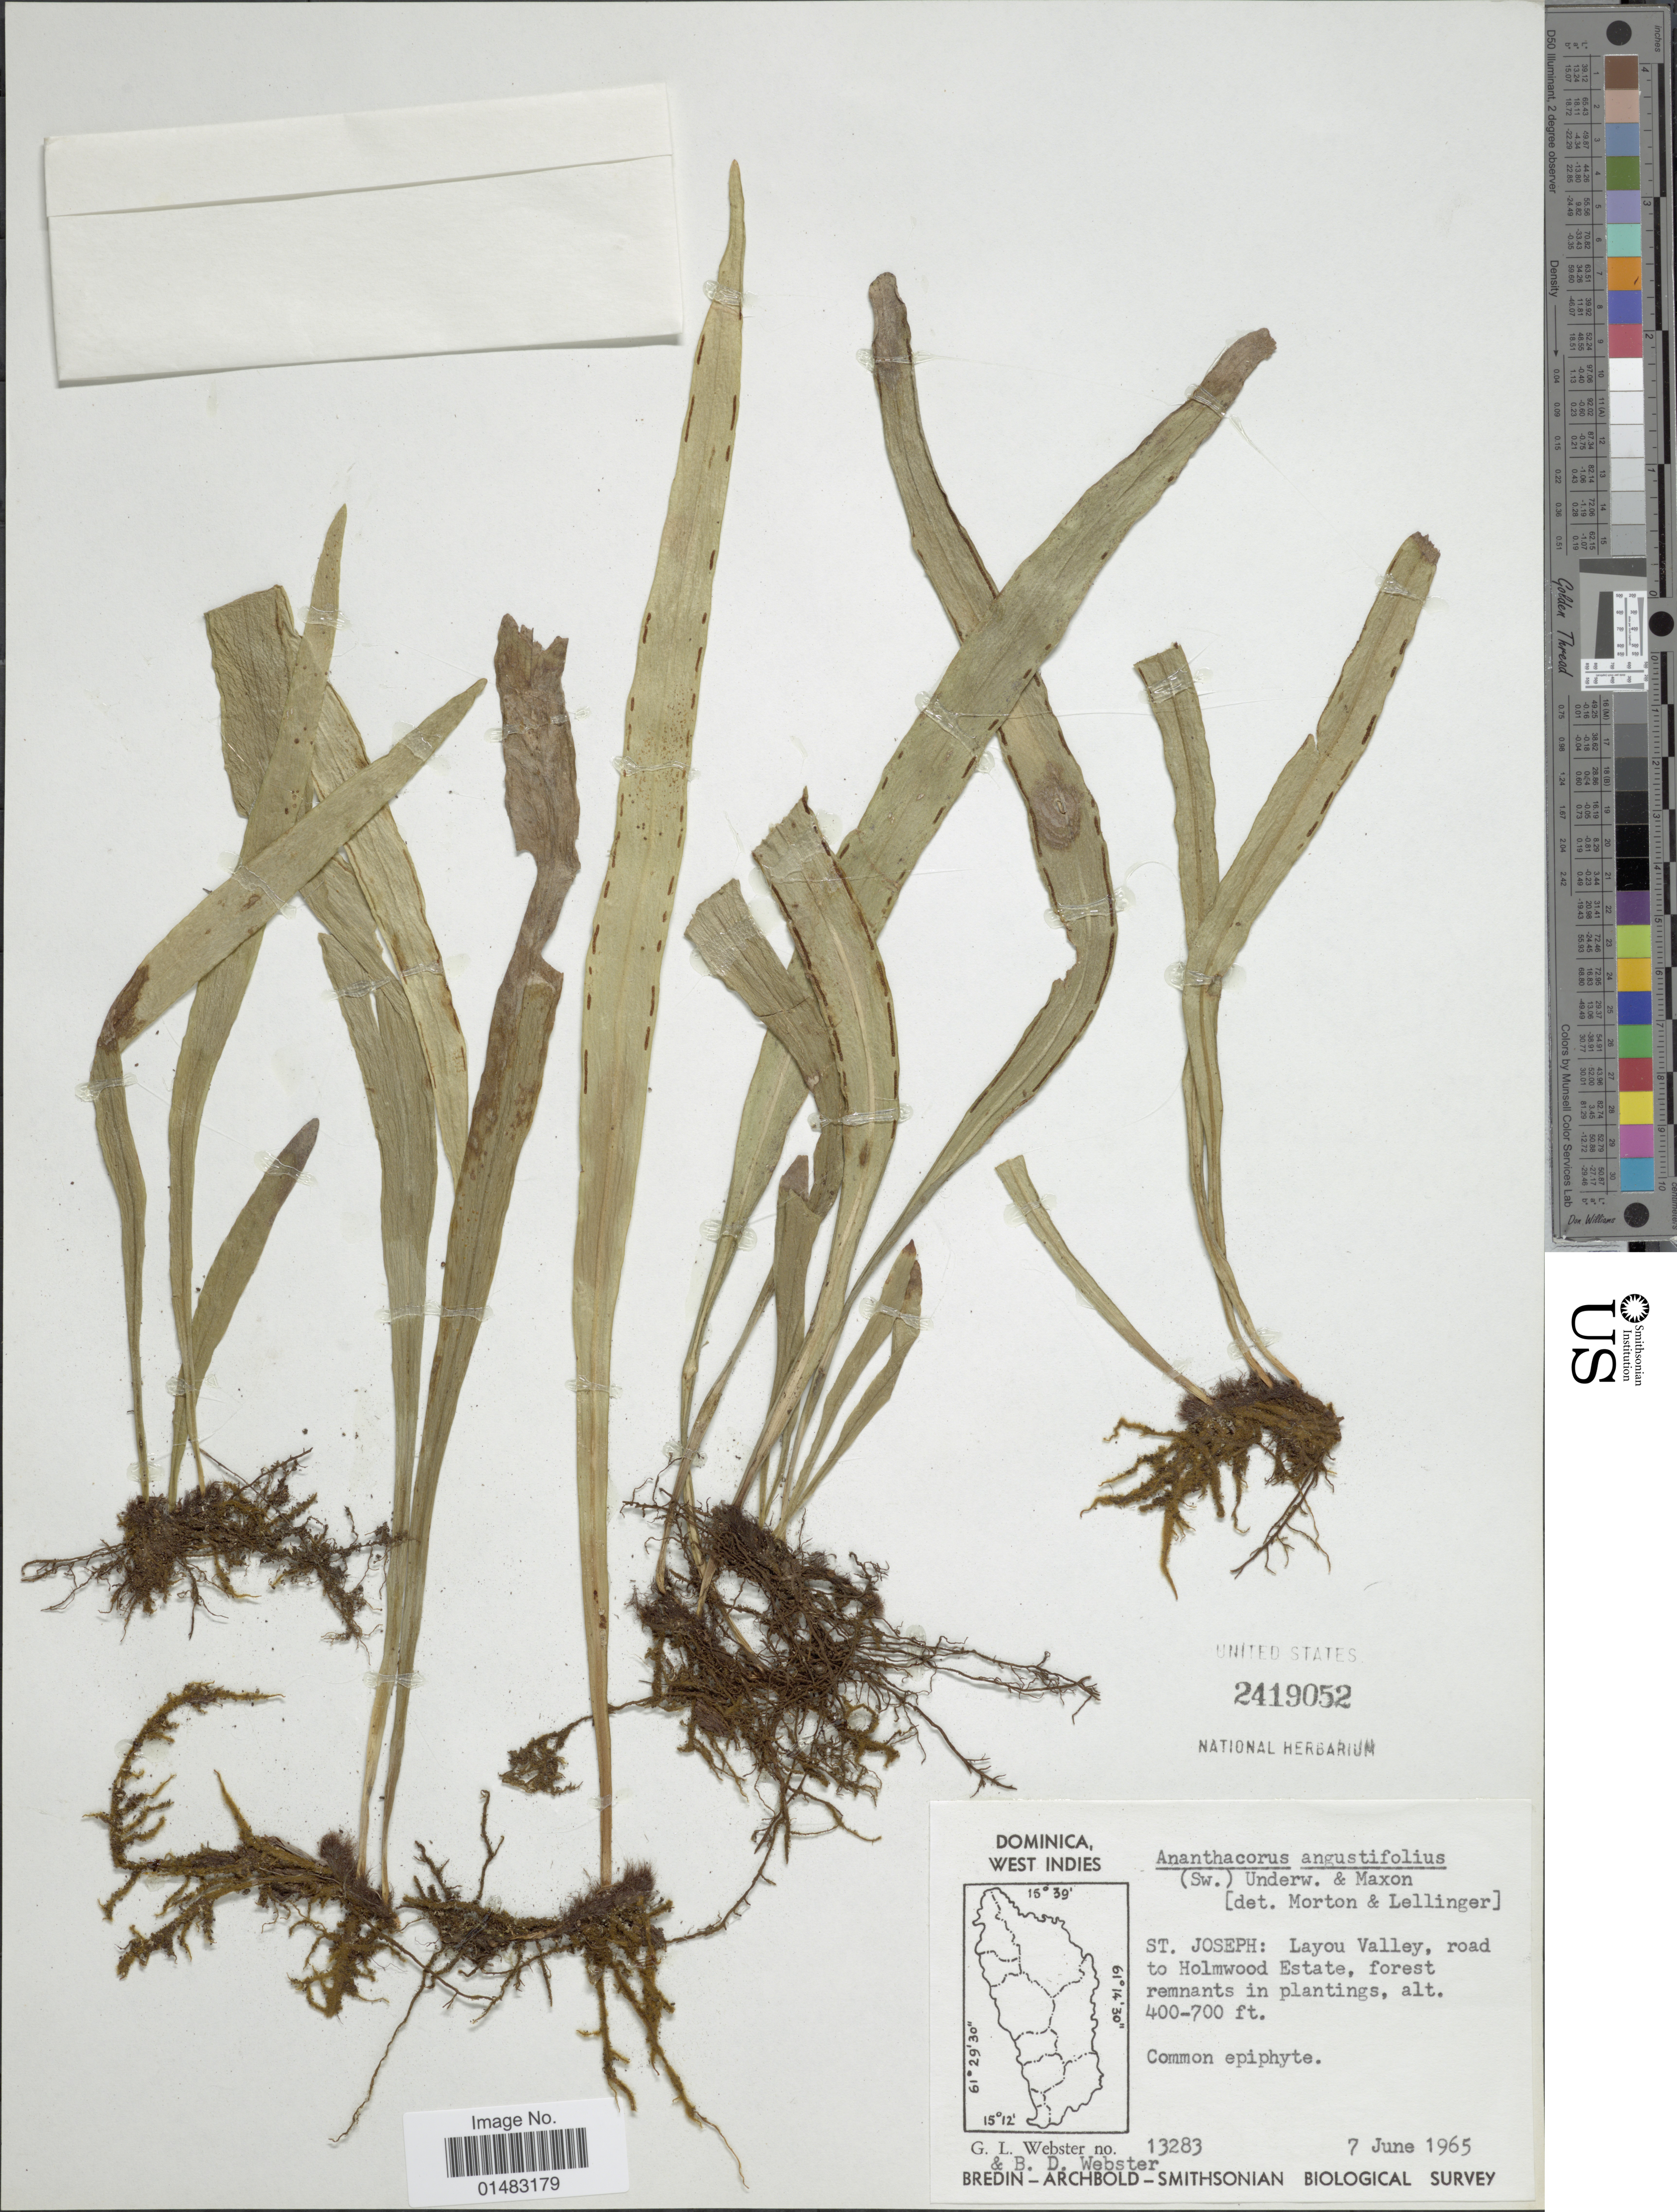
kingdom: Plantae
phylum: Tracheophyta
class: Polypodiopsida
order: Polypodiales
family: Pteridaceae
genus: Ananthacorus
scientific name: Ananthacorus angustifolius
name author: (Sw.) Underw. & Maxon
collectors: G. L. Webster & B. D. Webster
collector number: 13283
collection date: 1965-06-07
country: Dominica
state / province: St. Joseph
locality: Layou Valley, road to Holmwood Estate, forest remnants in plantings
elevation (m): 122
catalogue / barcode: US 2419052